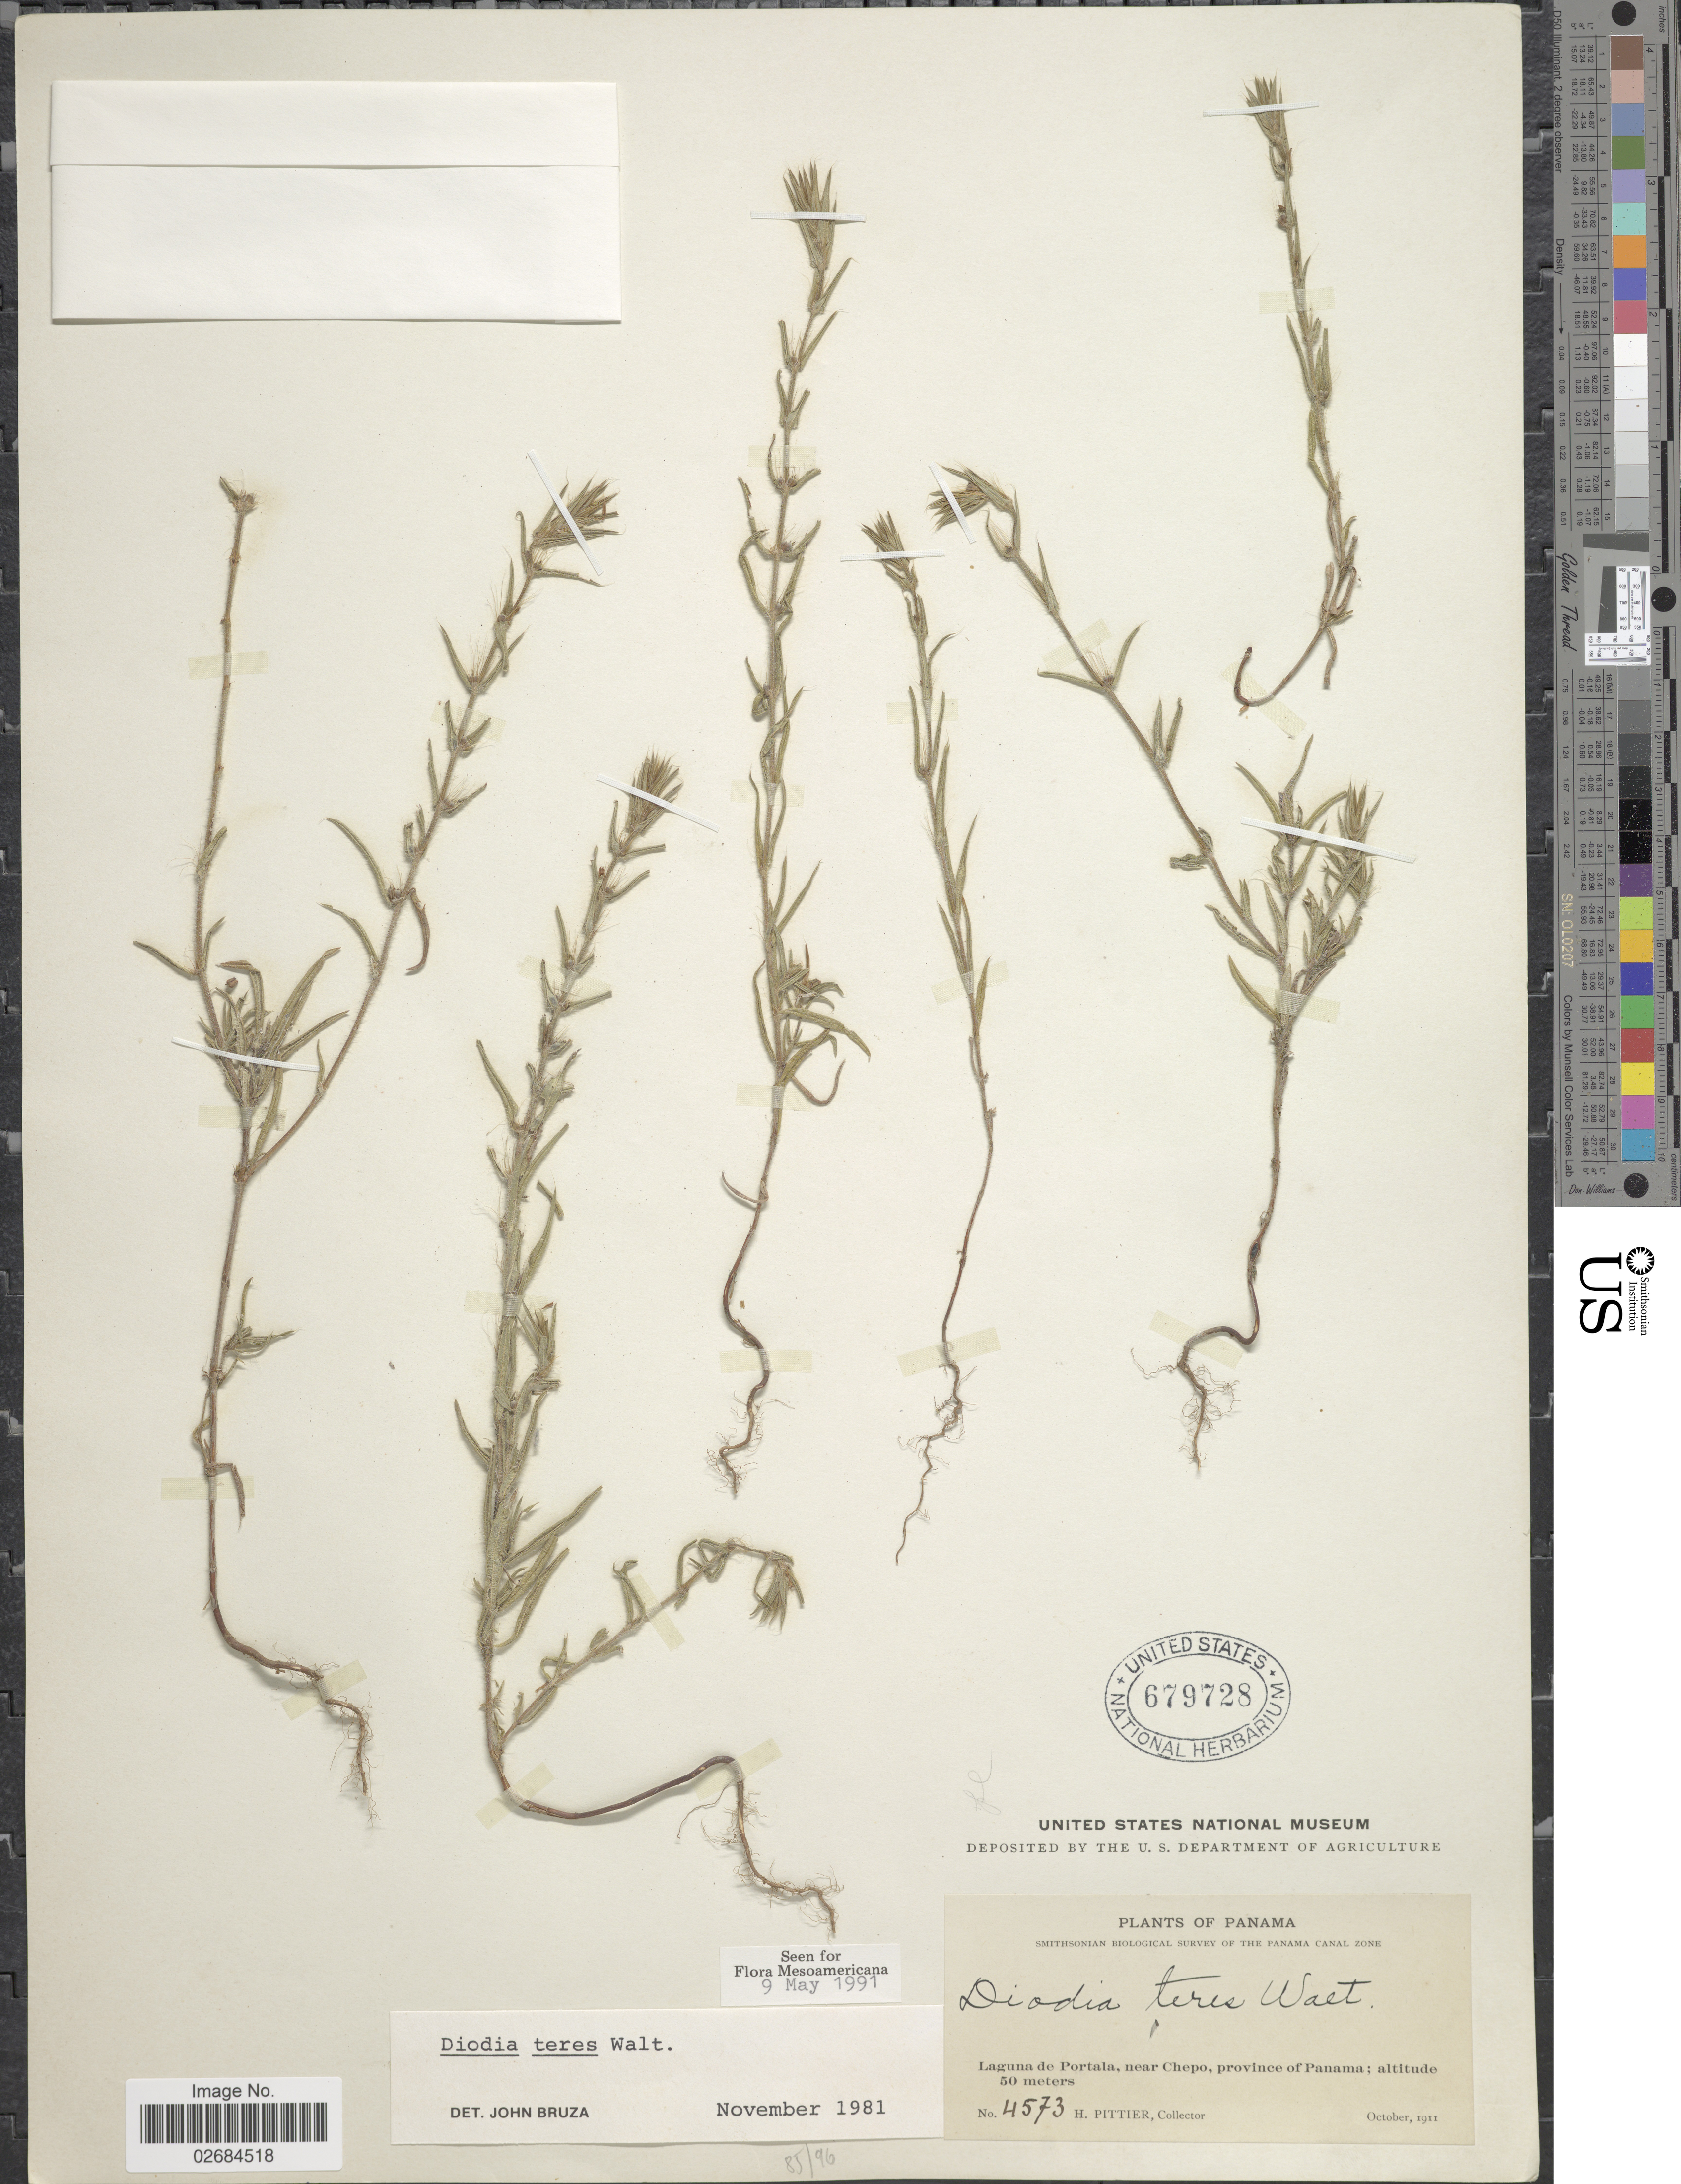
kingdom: Plantae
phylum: Tracheophyta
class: Magnoliopsida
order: Gentianales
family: Rubiaceae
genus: Diodia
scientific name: Diodia teres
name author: Walter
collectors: H. F. Pittier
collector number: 4573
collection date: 1911-10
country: Panama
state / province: Panamá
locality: Panama Canal Zone. Laguna de Portala, near Chepo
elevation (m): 50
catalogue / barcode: US 679728